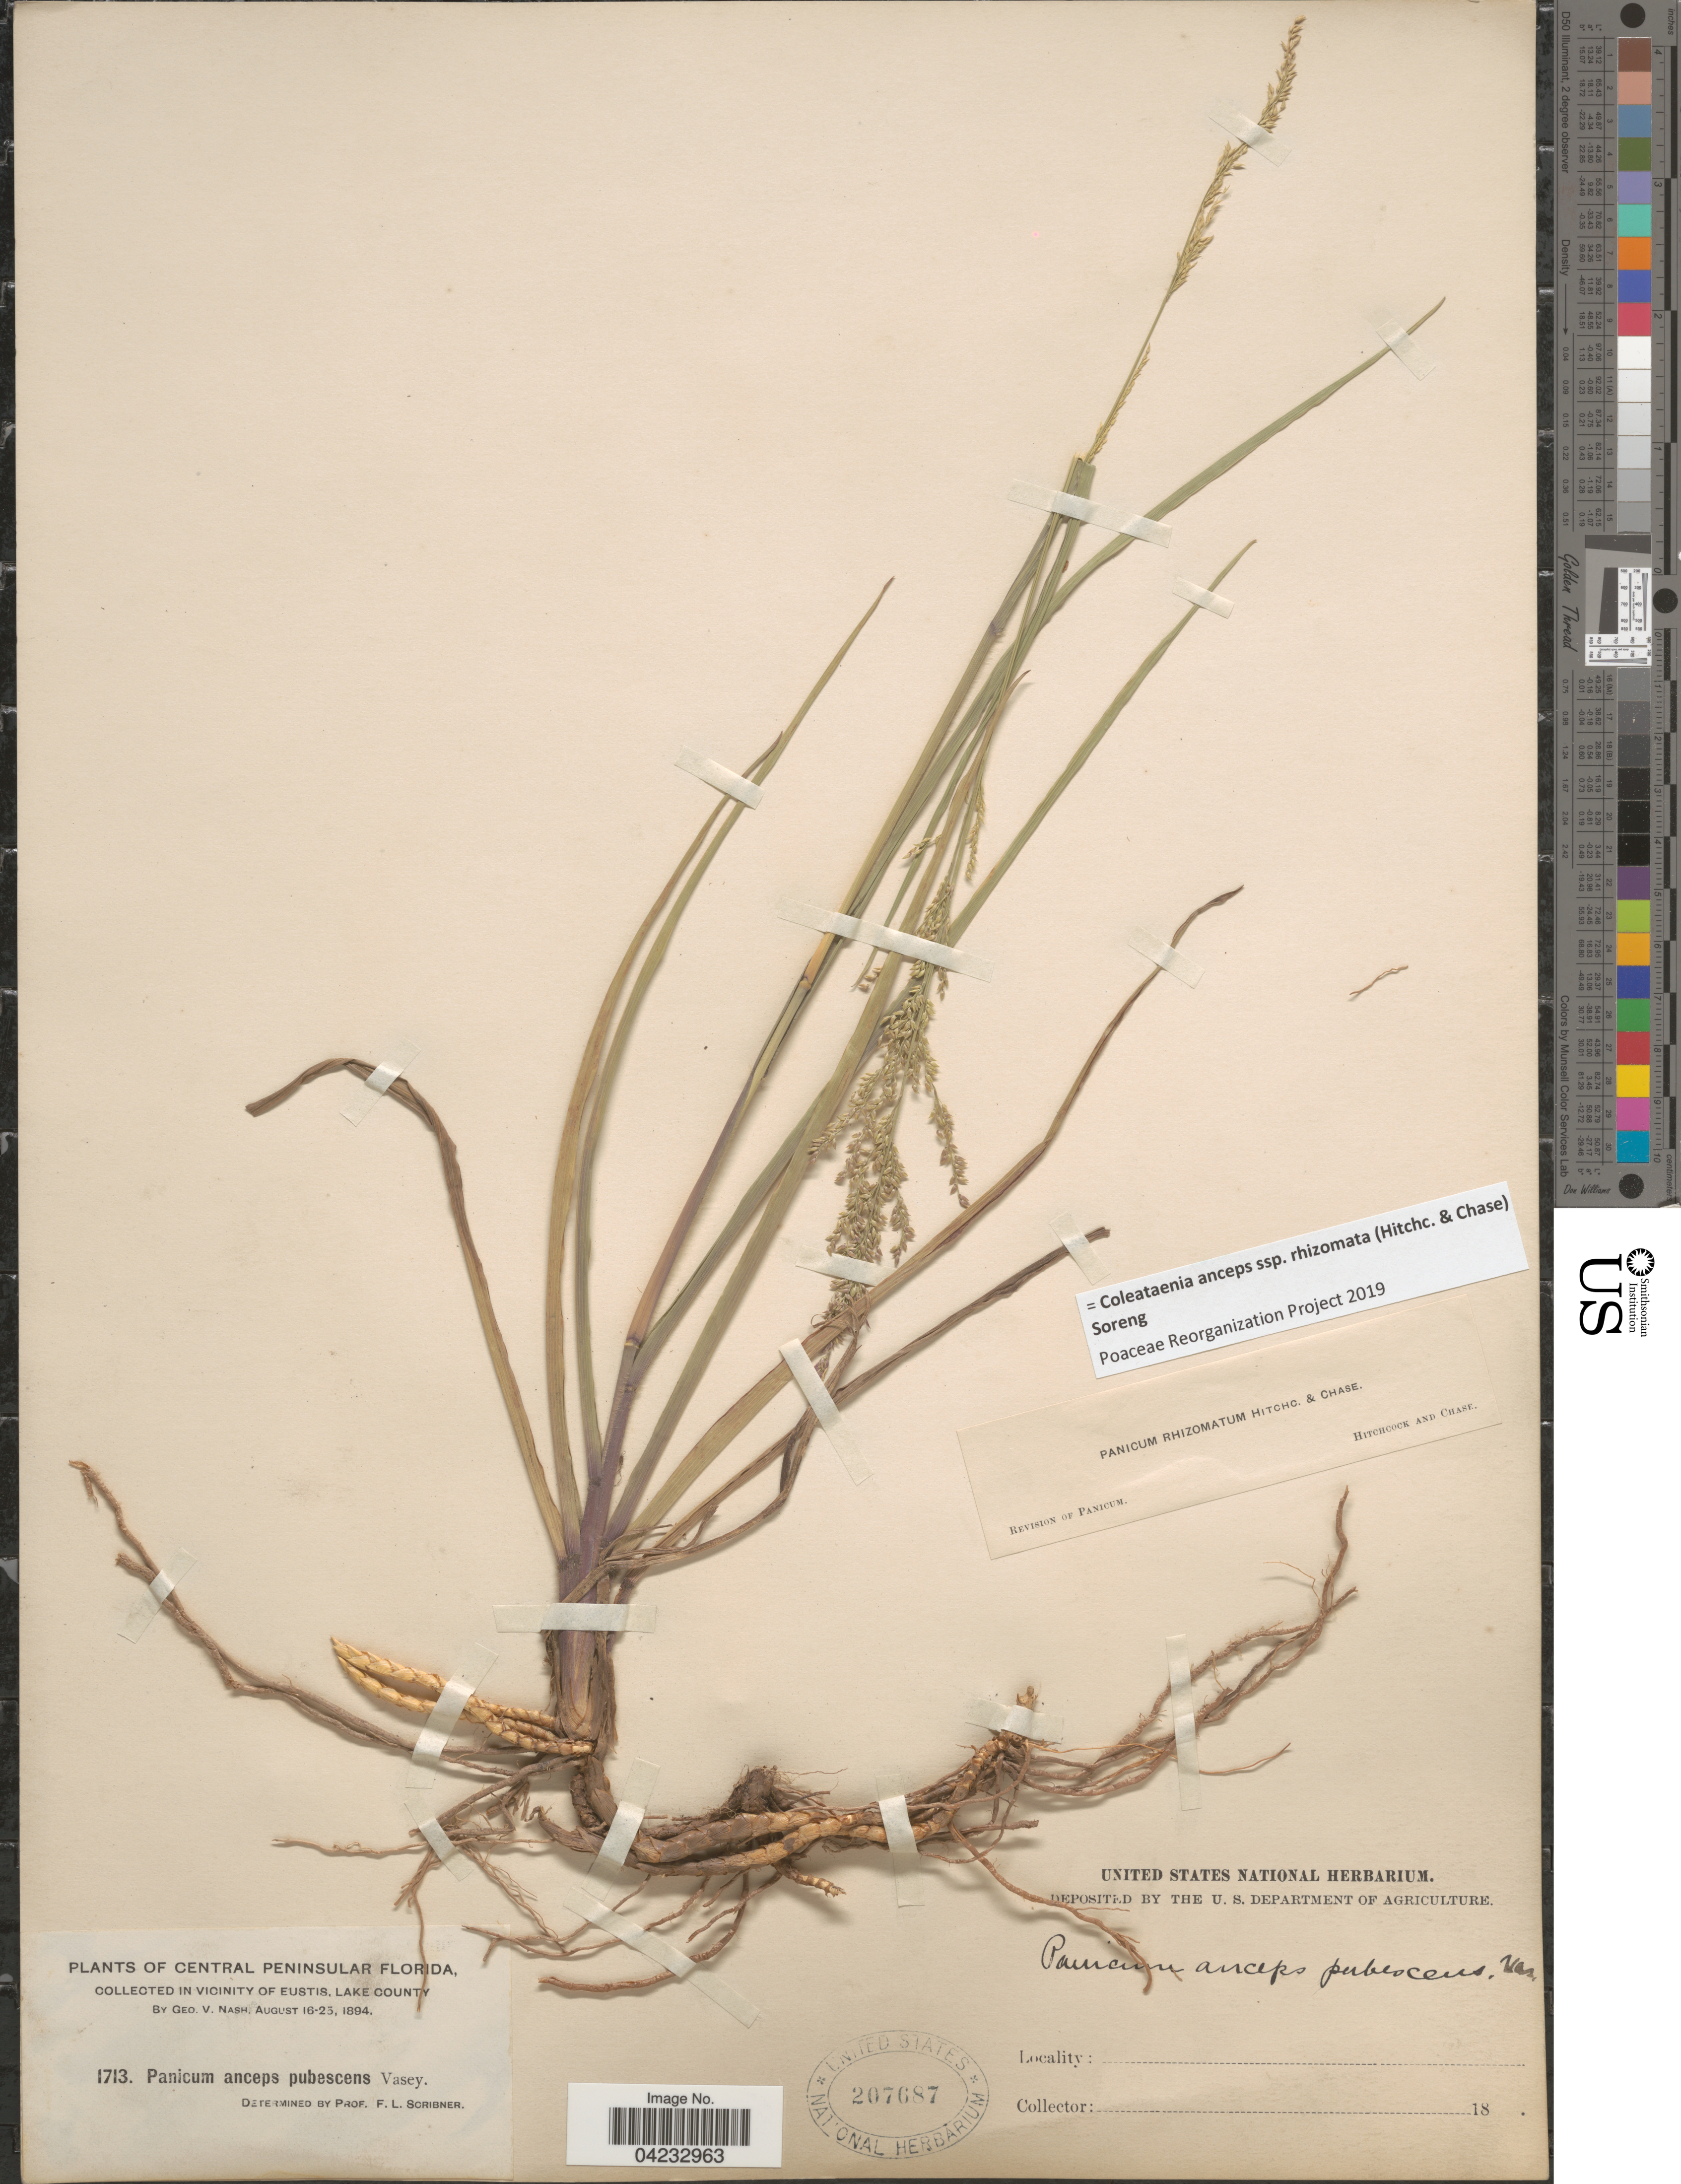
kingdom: Plantae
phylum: Tracheophyta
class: Liliopsida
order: Poales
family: Poaceae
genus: Coleataenia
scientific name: Coleataenia anceps subsp. rhizomata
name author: (Hitchc. & Chase) Soreng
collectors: G. V. Nash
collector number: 1713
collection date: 1894-08-16/1894-08-23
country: United States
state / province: Florida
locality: Central Peninsular Florida. In vicinity of Eustis, Lake County.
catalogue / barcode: US 207687